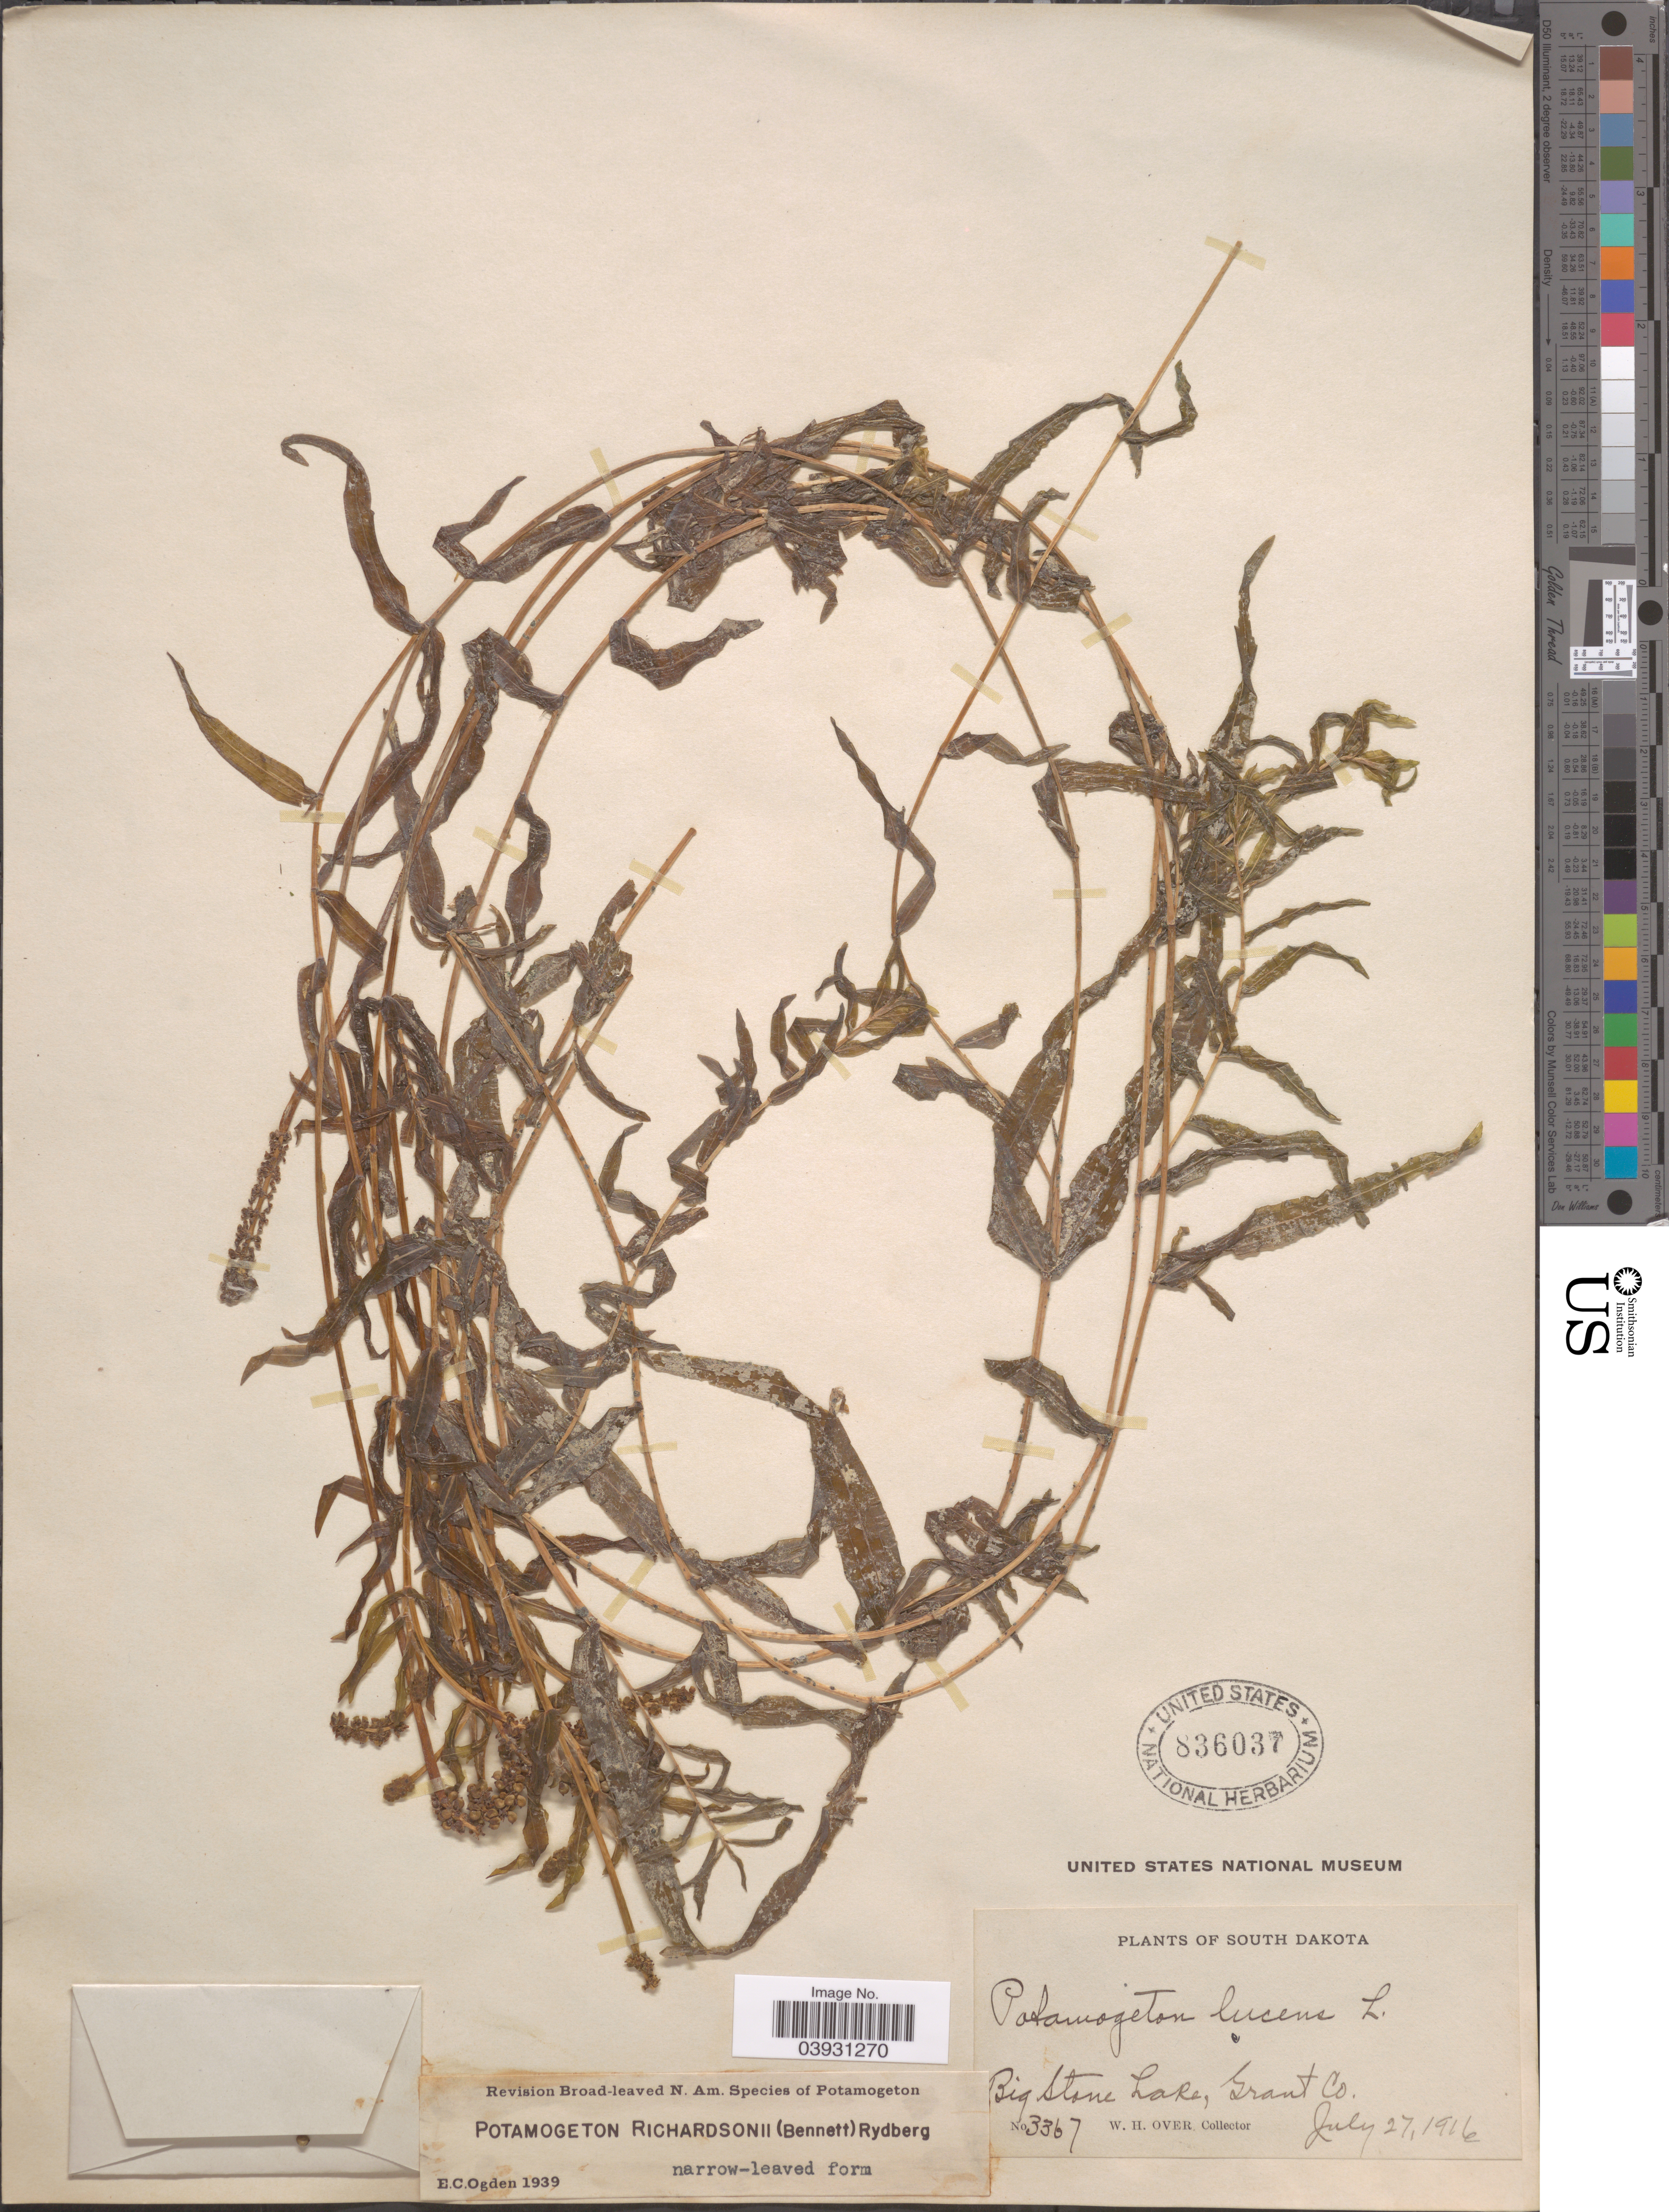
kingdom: Plantae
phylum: Tracheophyta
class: Liliopsida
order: Alismatales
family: Potamogetonaceae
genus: Potamogeton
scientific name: Potamogeton richardsonii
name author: (A.W. Benn.) Rydb.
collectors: W. Over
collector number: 3367*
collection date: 1916-07-27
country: United States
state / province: South Dakota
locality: Big Stone Lake, Grant Co.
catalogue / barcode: US 836037